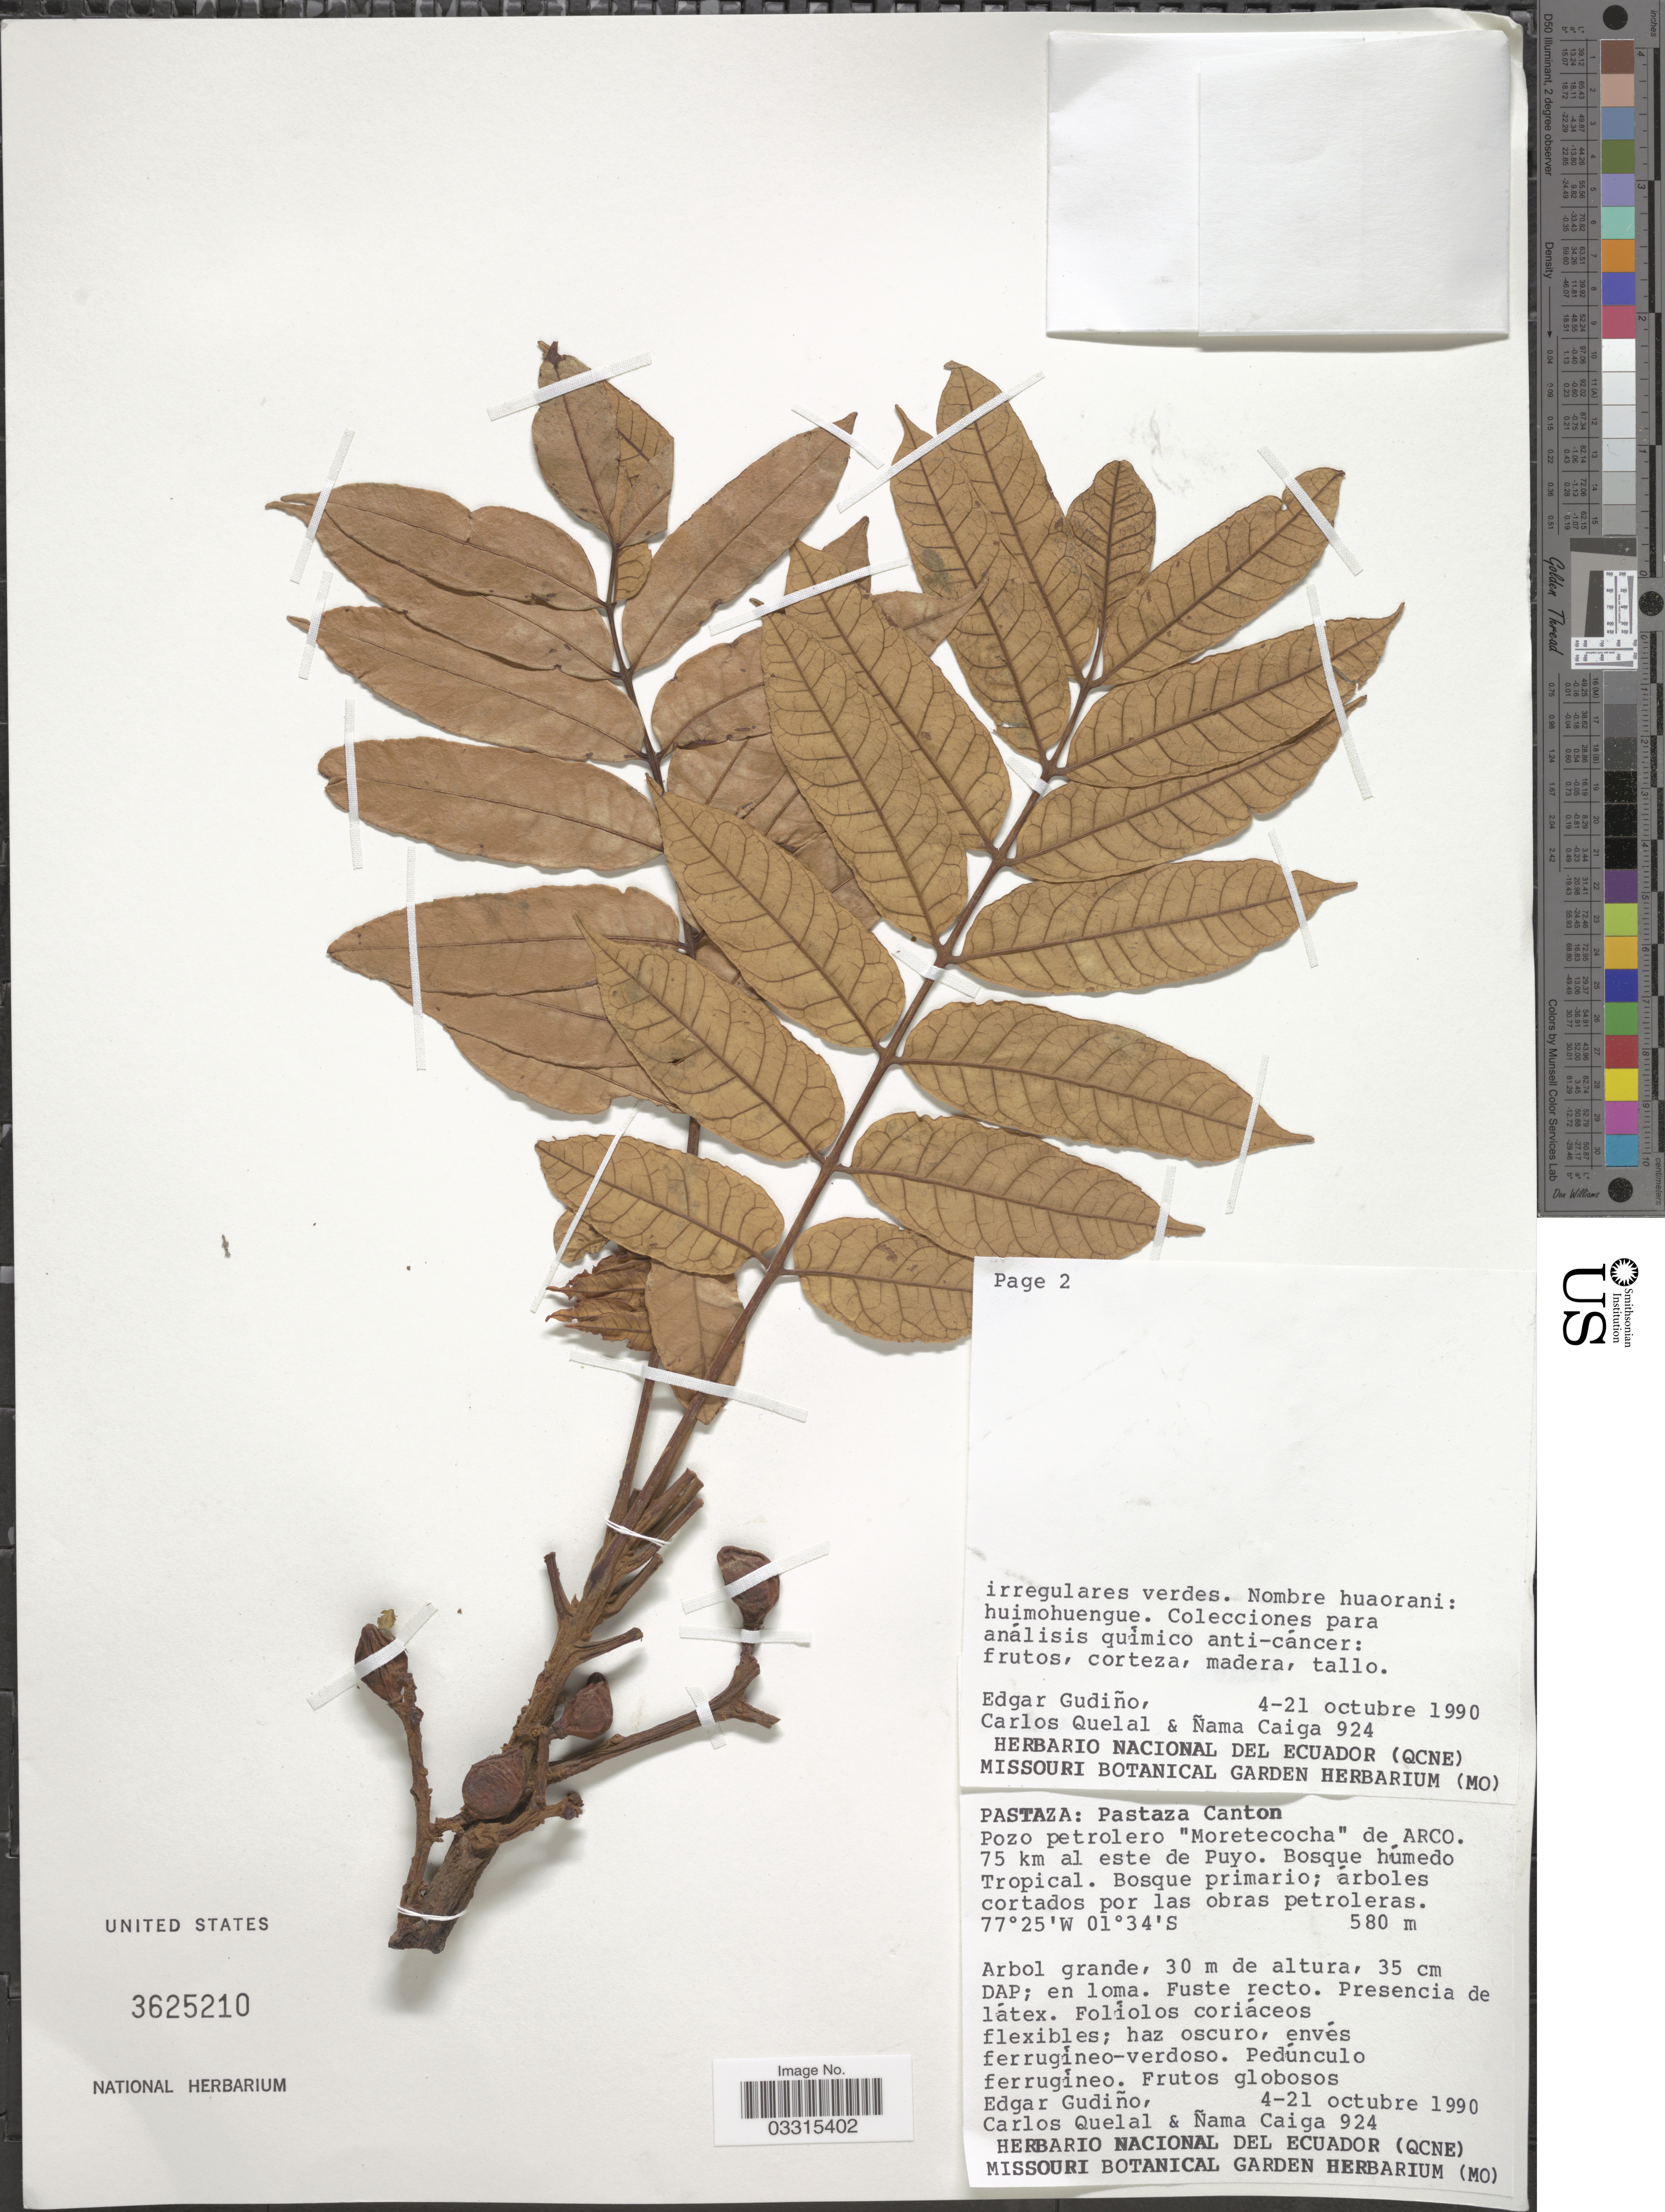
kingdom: Plantae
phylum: Tracheophyta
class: Magnoliopsida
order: Sapindales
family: Burseraceae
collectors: E. Gudiño, C. Quelal & Ñ. Caiga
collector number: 924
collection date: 1990-10-04/1990-10-21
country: Ecuador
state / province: Pastaza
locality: Pastaza: Pastaza Canton. Pozo petrolero "Moretecocha" de Arco. 75 km al este de Puyo.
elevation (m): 580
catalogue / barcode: US 3625210